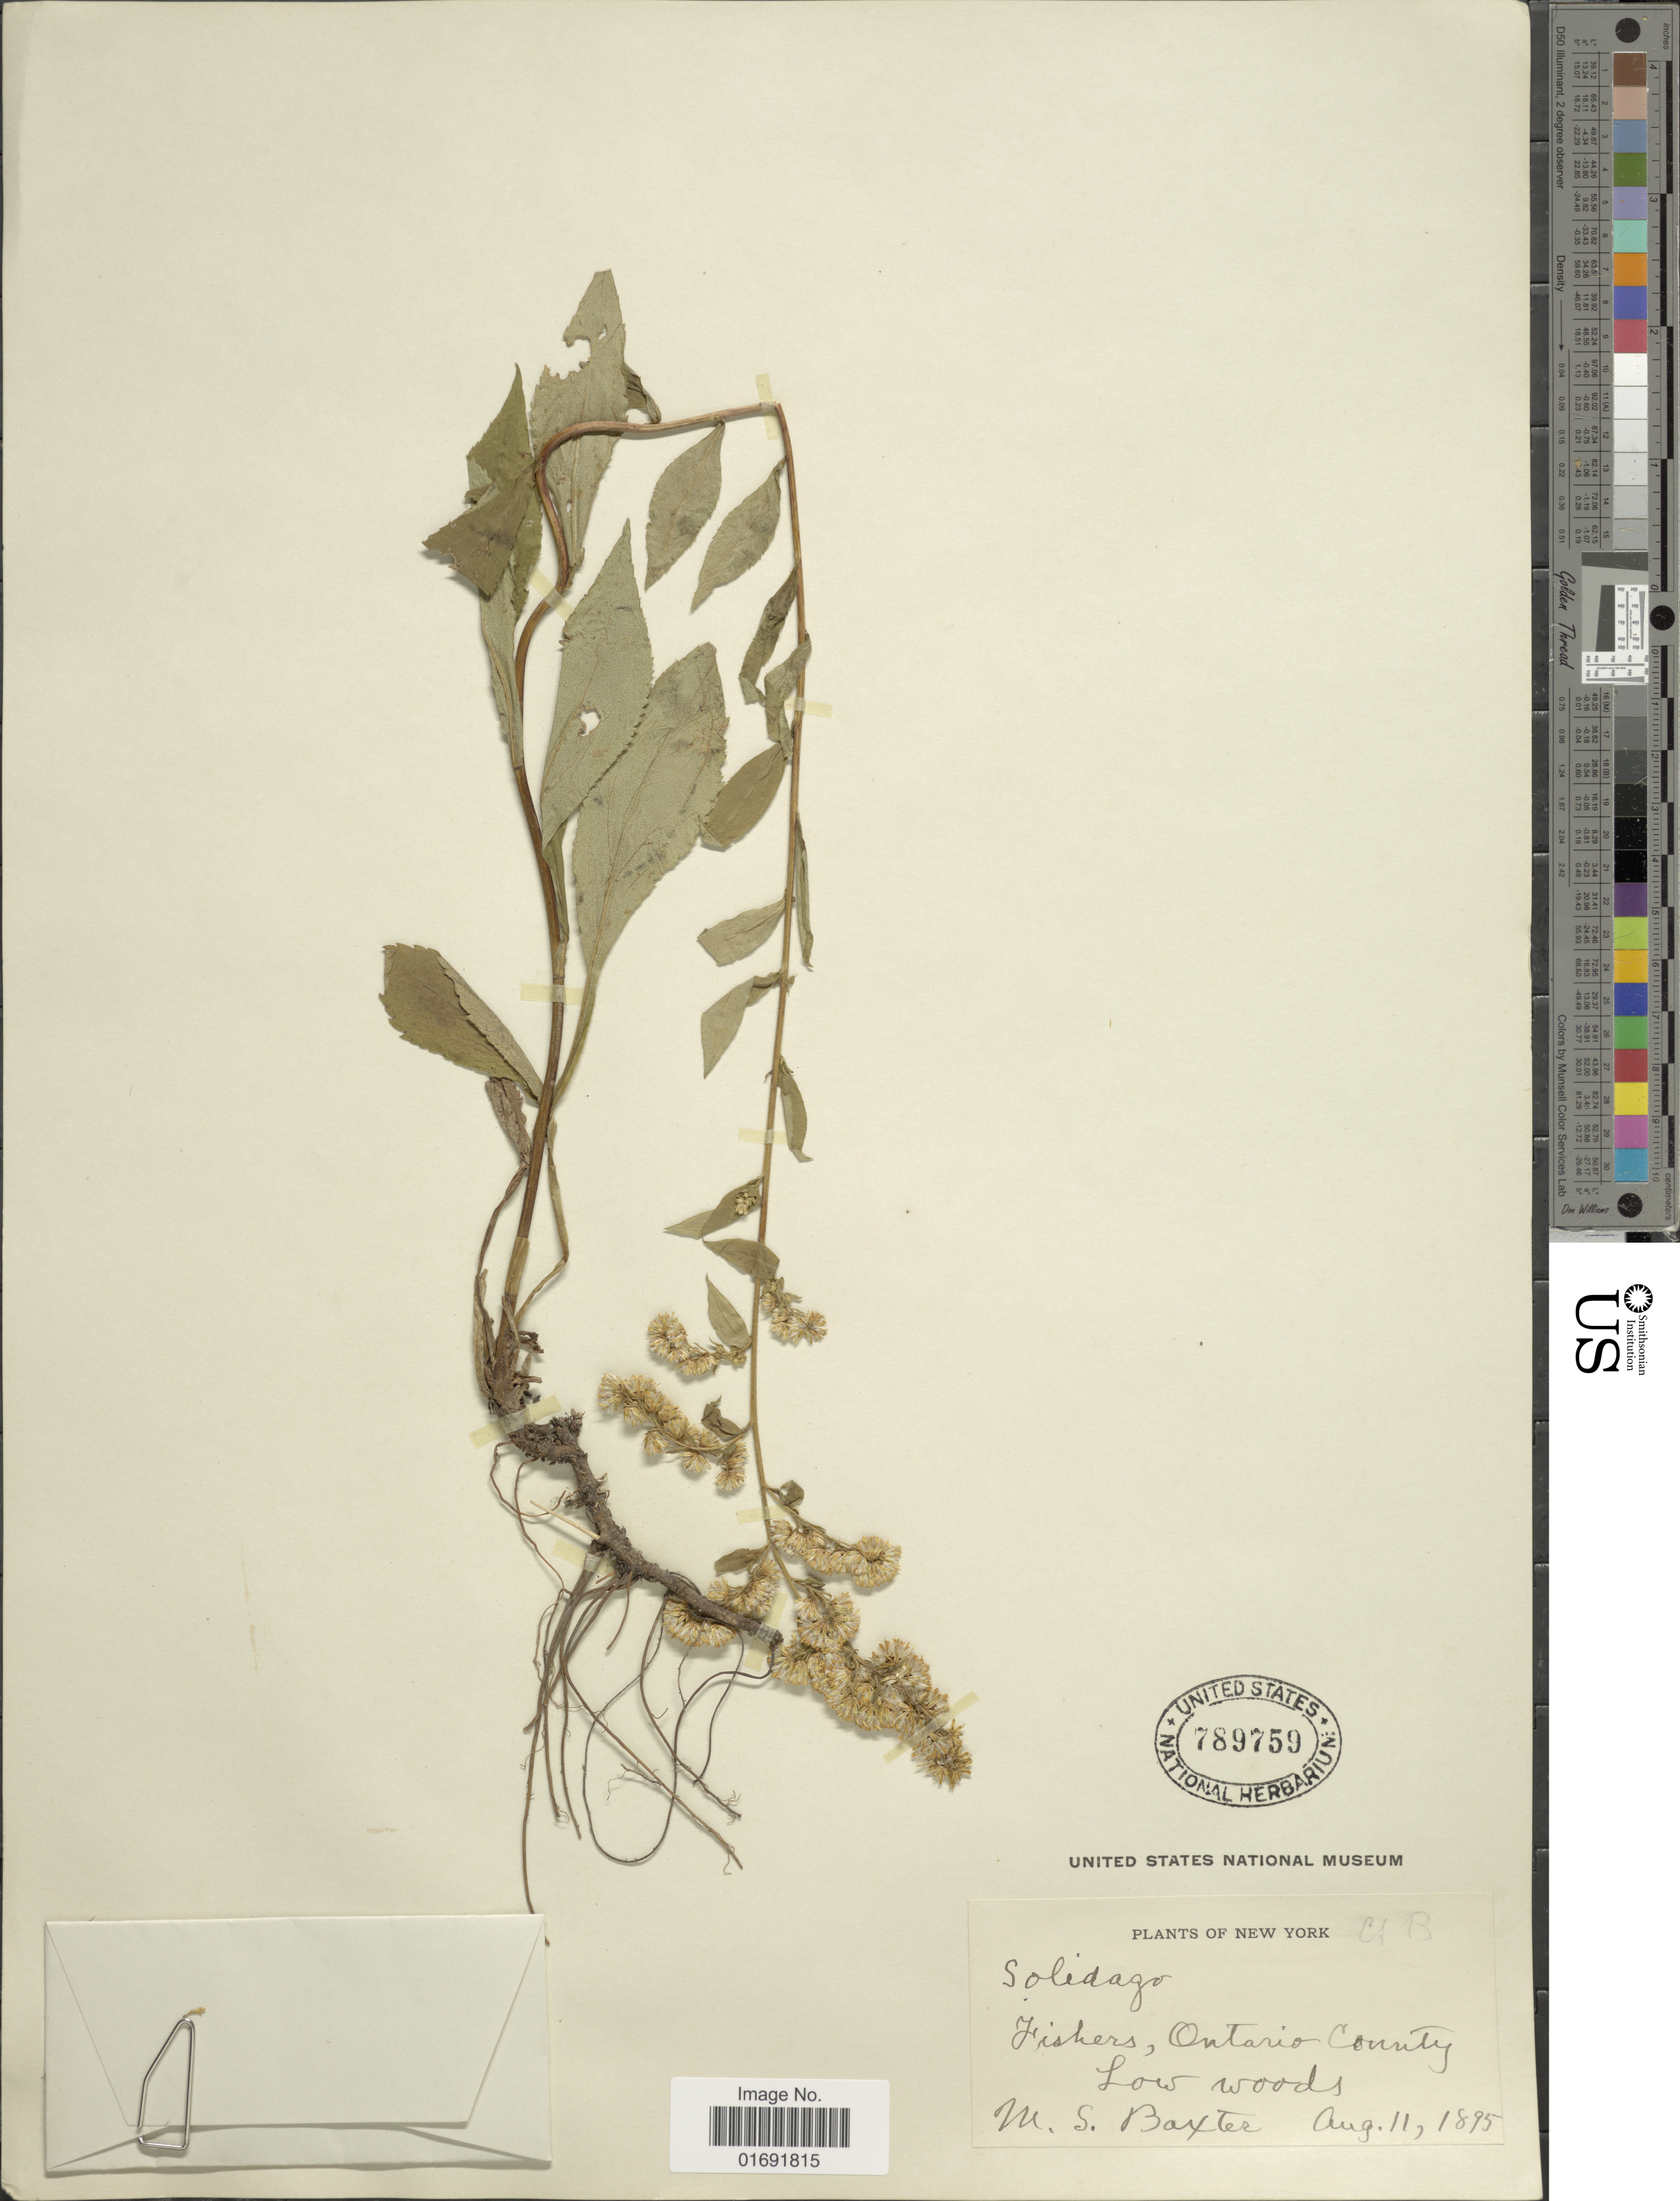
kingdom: Plantae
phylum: Tracheophyta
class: Magnoliopsida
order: Asterales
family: Asteraceae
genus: Solidago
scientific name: Solidago sp.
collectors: M. Baxter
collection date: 1895-08-11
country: United States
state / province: New York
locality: Fishers, Ontario County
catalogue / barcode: US 789759